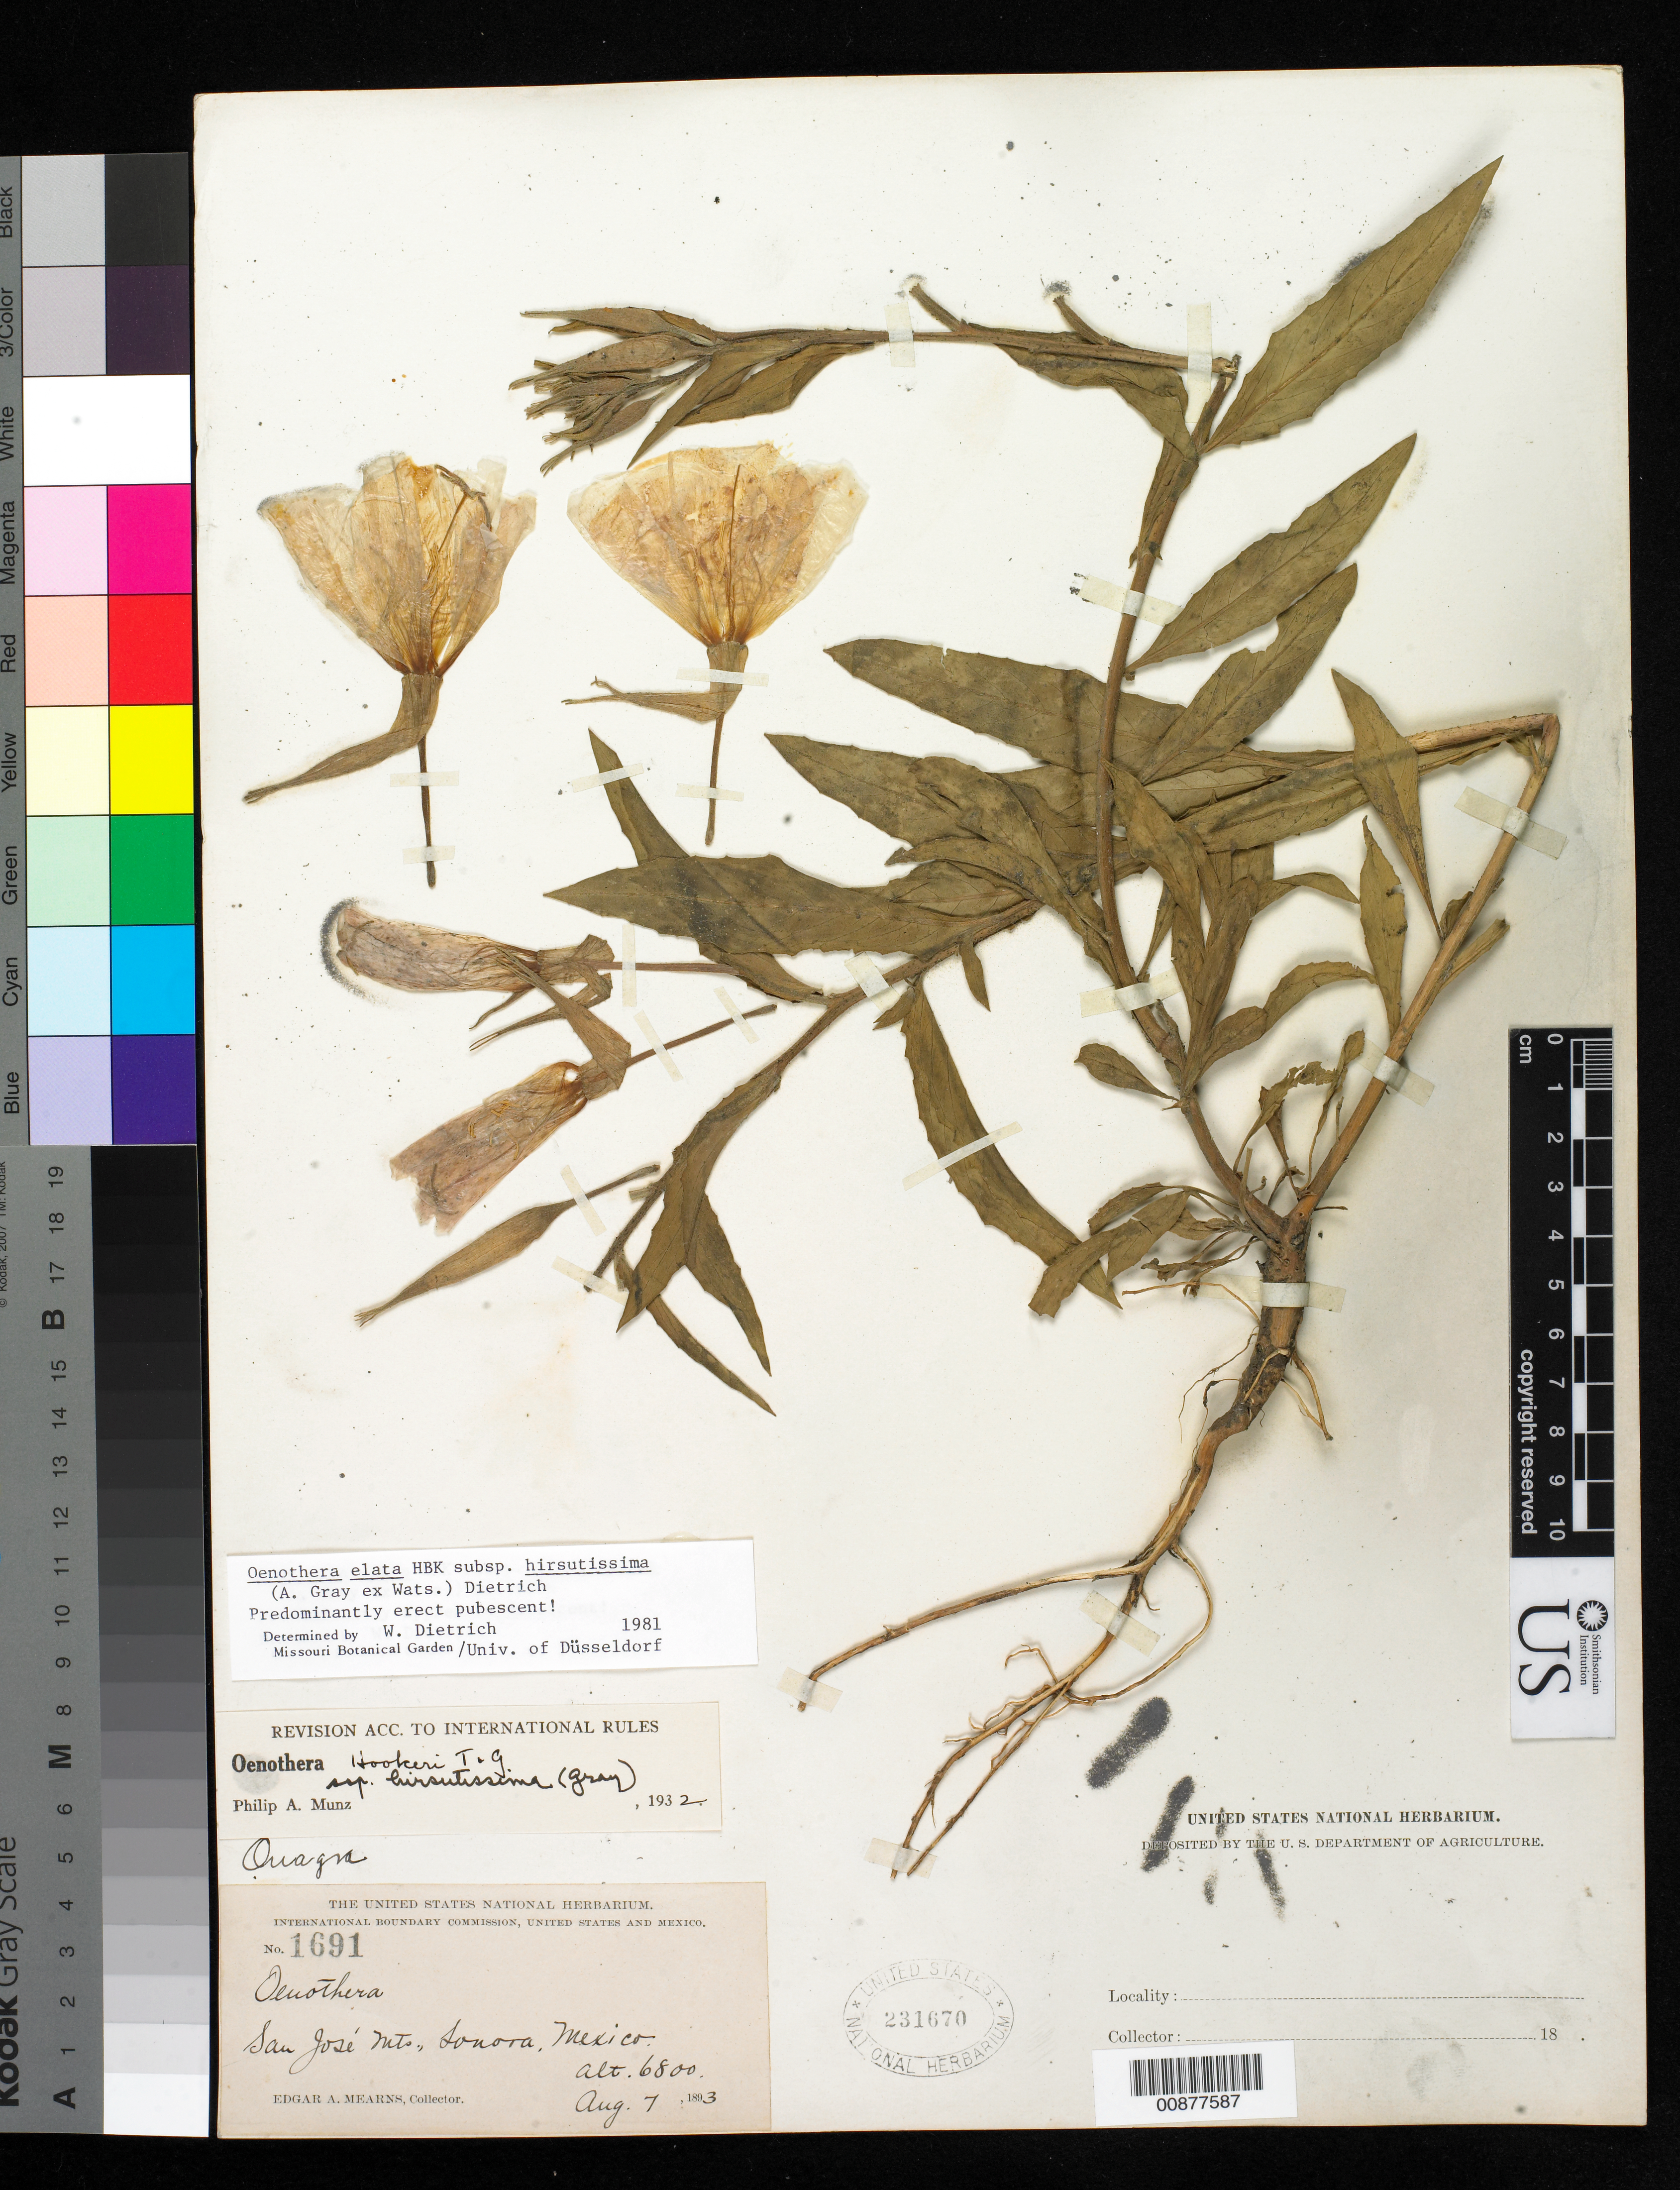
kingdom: Plantae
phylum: Tracheophyta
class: Magnoliopsida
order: Myrtales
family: Onagraceae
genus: Oenothera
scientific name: Oenothera elata subsp. hirsutissima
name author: (A. Gray ex S. Watson) W. Dietr.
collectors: E. A. Mearns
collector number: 1691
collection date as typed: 07 Aug 1893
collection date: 1893-08-07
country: Mexico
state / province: Sonora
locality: San José Mts., Sonora.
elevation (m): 2073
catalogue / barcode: US 231670